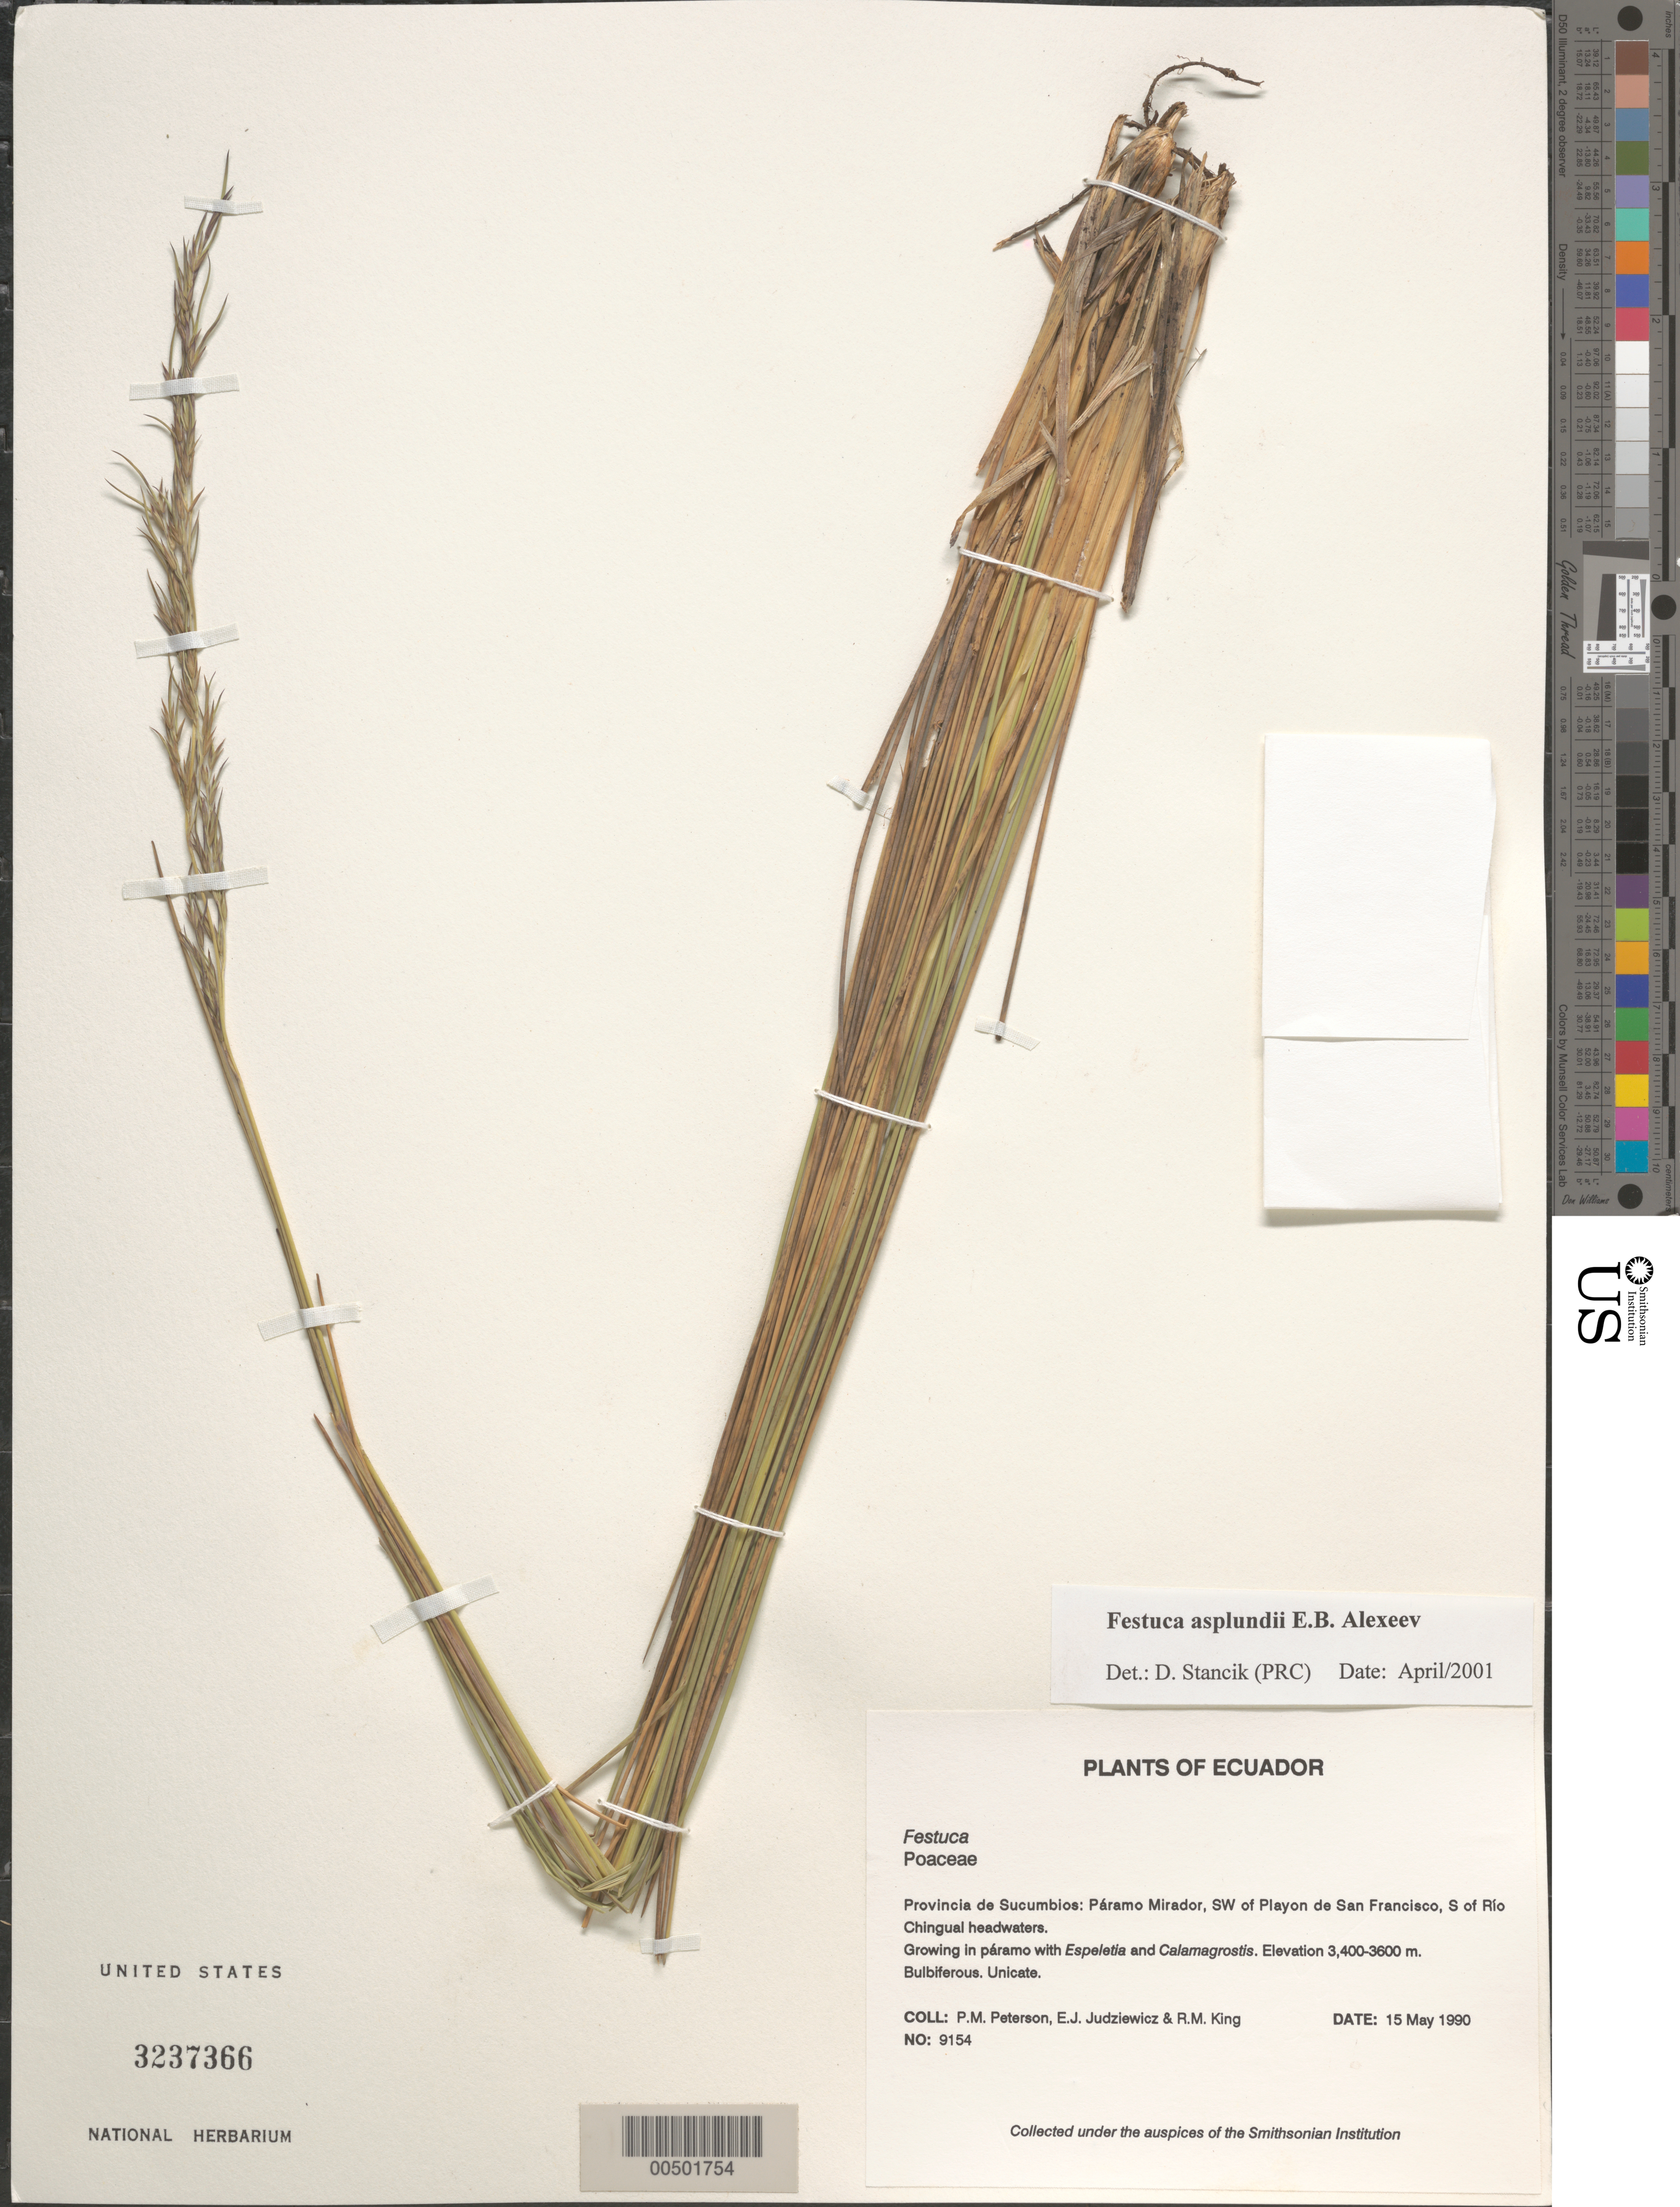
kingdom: Plantae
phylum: Tracheophyta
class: Liliopsida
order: Poales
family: Poaceae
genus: Festuca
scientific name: Festuca asplundii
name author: E.B. Alexeev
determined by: Stancik, D.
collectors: P. M. Peterson, E. J. Judziewicz & R. M. King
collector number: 09154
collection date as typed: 15 May 1990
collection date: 1990-05-15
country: Ecuador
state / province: Sucumbíos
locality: Páramo Mirador, SW of Playon de San Francisco, S of Río Chingual headwaters.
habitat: Growing in páramo with Espeletia and Calamagrostis.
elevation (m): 3400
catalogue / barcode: US 3237366